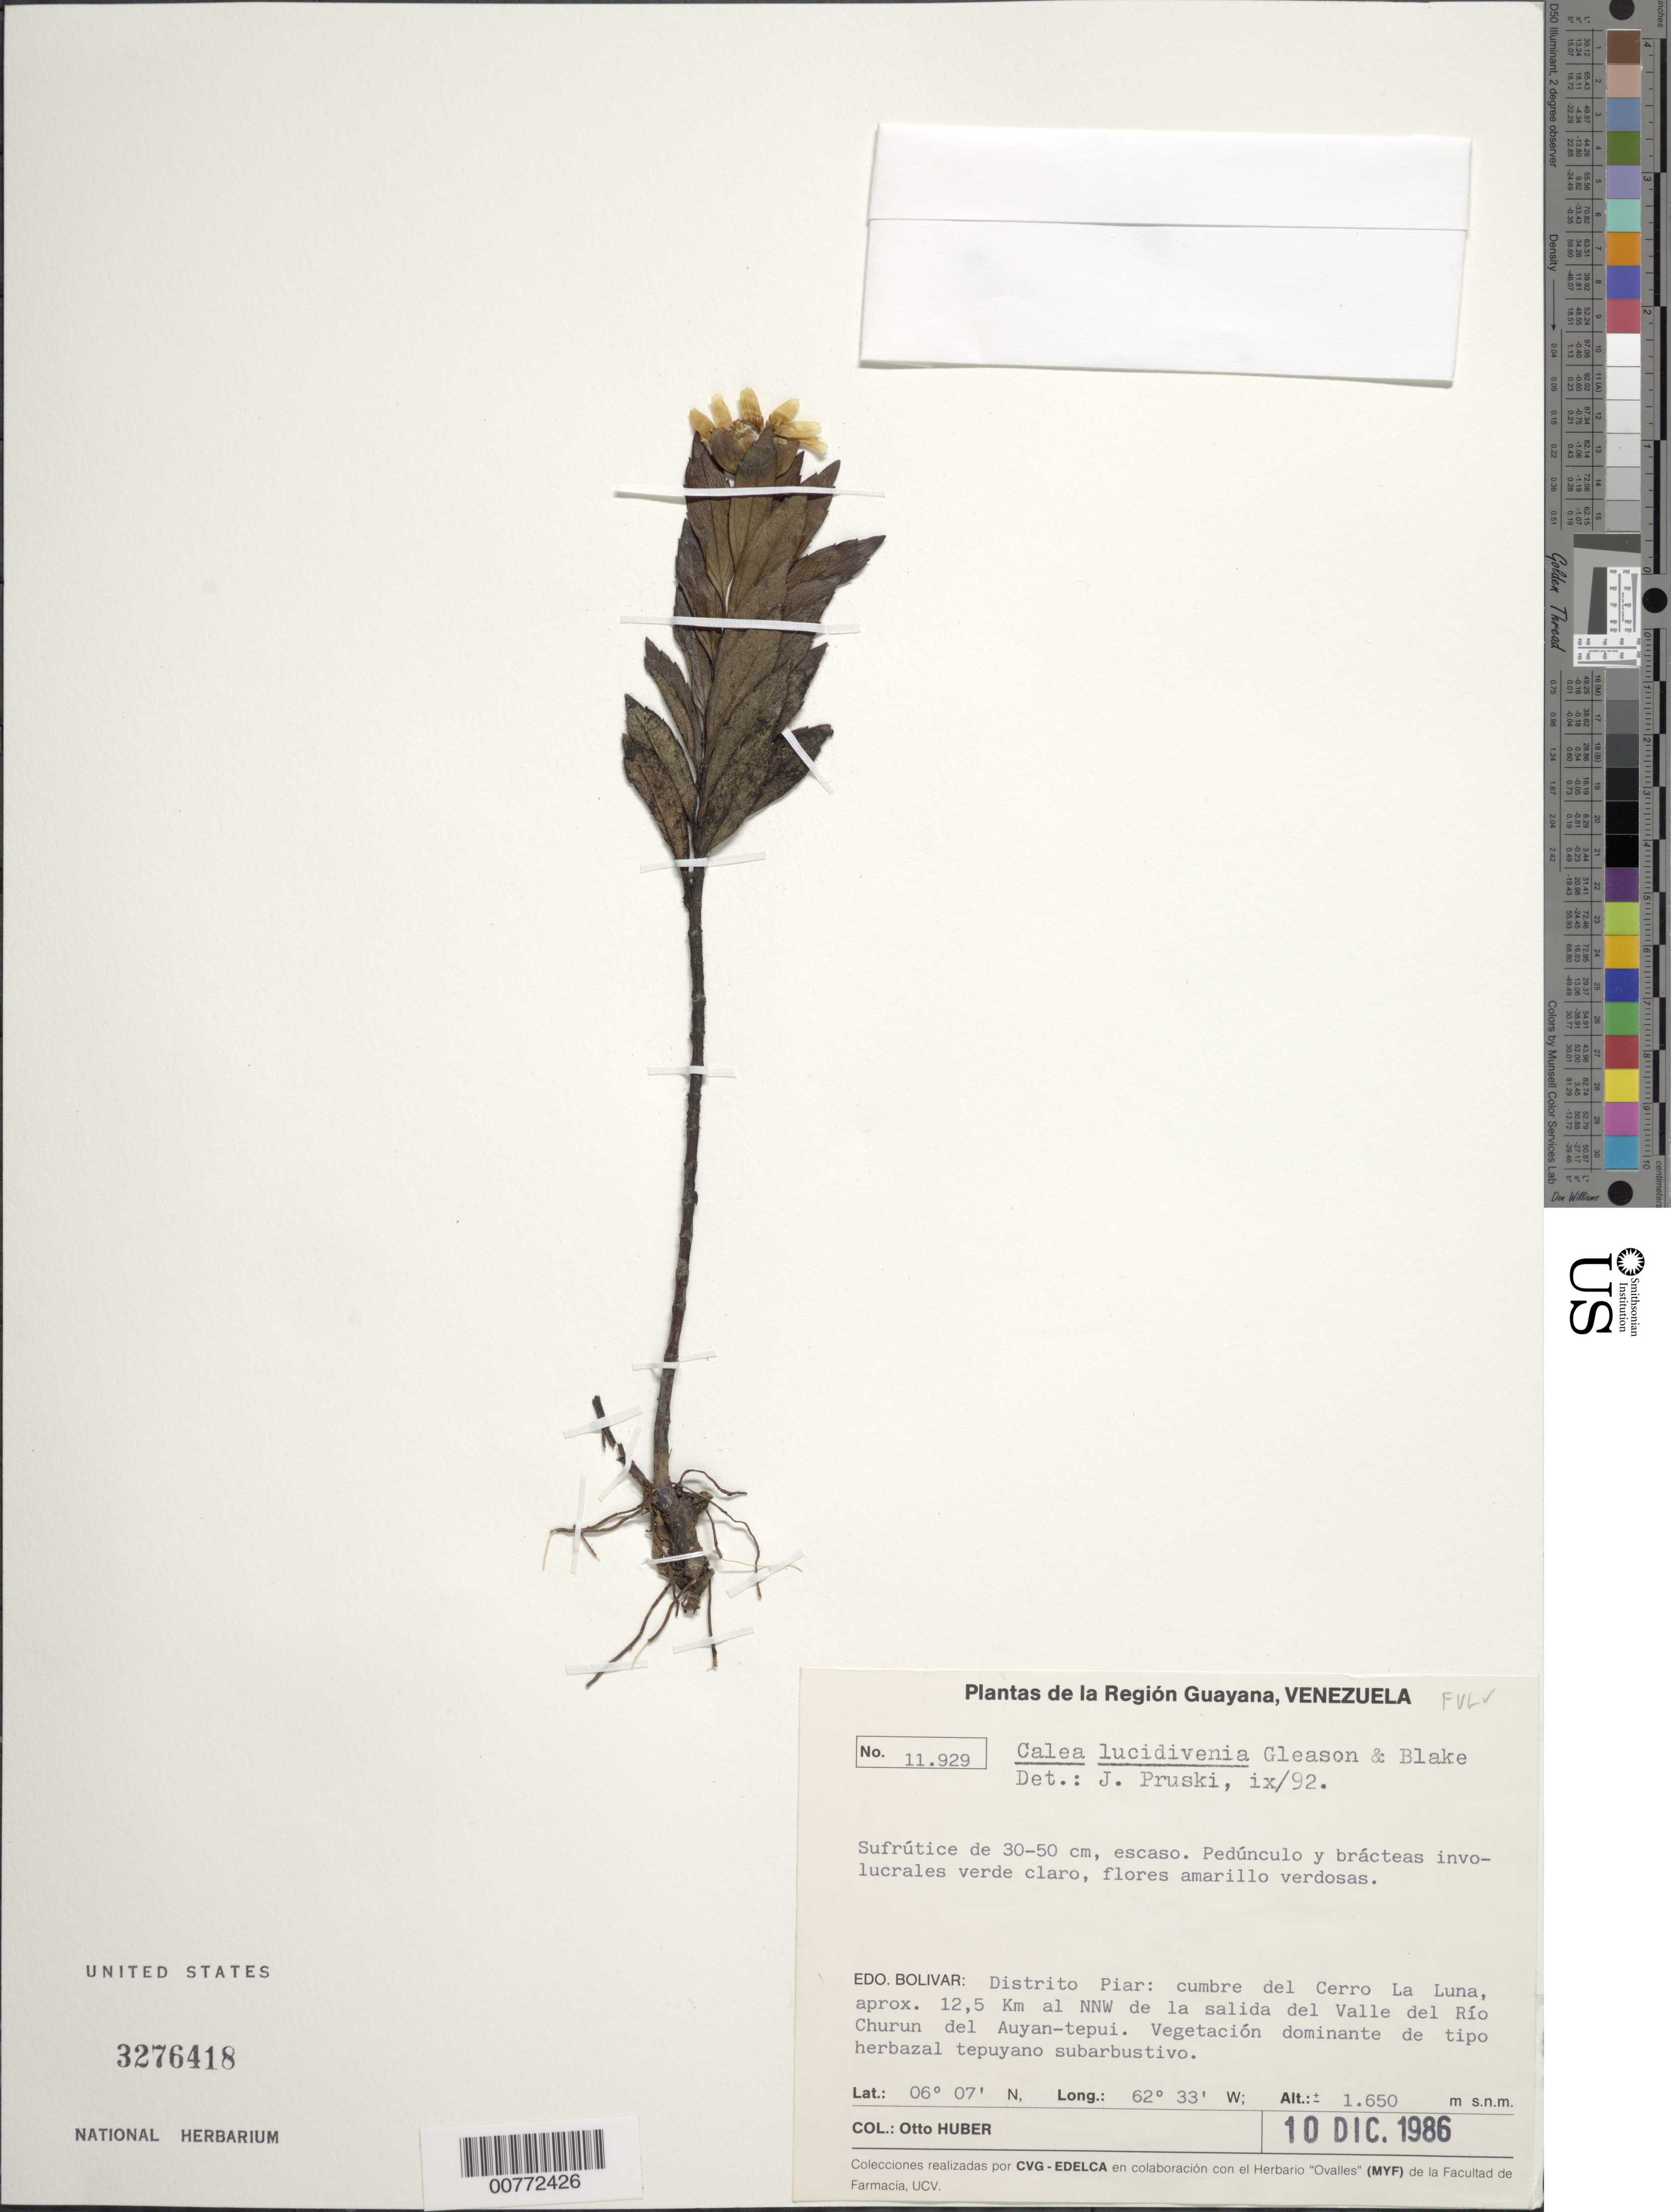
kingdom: Plantae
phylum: Tracheophyta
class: Magnoliopsida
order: Asterales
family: Asteraceae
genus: Calea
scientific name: Calea lucidivenia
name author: Gleason & S.F. Blake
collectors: O. Huber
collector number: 11929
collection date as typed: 10-Dec-86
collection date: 1986-12-10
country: Venezuela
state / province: Bolívar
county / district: Piar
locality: Cerro La Luna, summit, aprox. 12.5 km NNW from the outlet of the Río Churún valley of Auyan-tepuí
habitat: Vegetación dominante de tipo herbazal tepuyano subarbustivo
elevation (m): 1650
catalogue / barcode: US 3276418